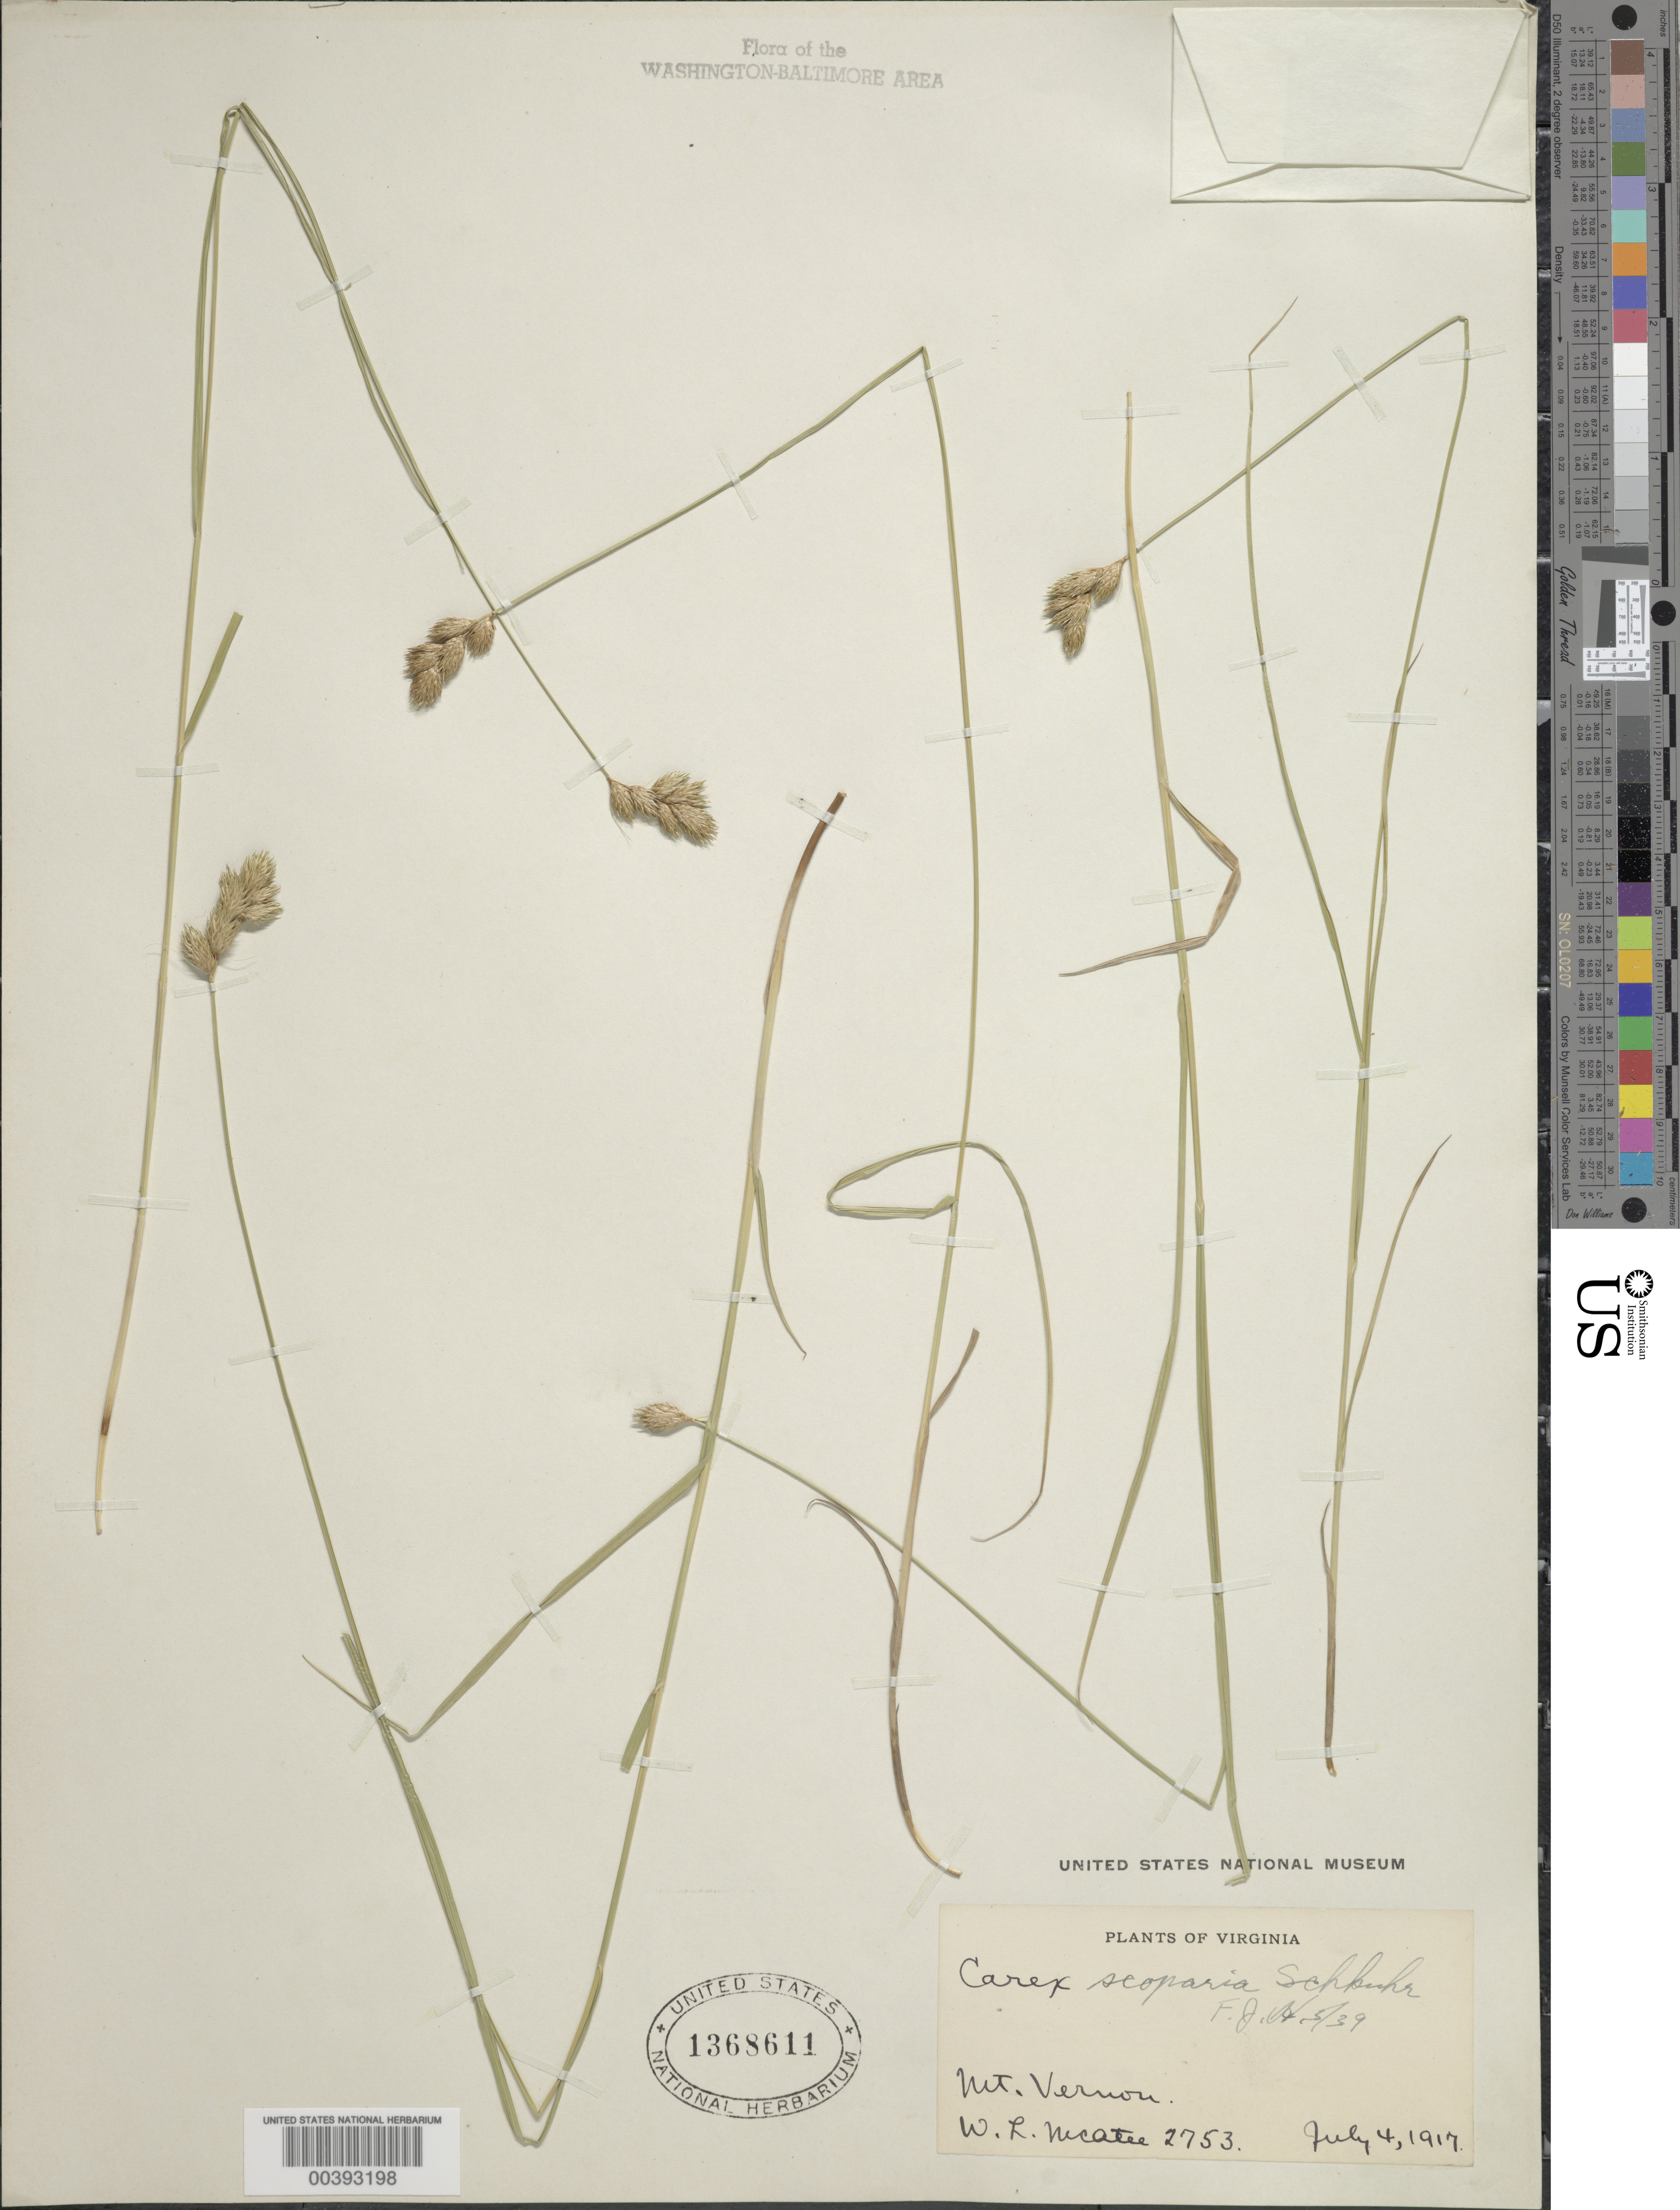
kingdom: Plantae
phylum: Tracheophyta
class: Liliopsida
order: Poales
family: Cyperaceae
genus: Carex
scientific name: Carex scoparia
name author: Schkuhr ex Willd.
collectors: W. McAtee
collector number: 2753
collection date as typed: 04 Jul 1917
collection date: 1917-07-04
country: United States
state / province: Virginia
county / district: Fairfax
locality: Mount Vernon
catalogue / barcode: US 1368611